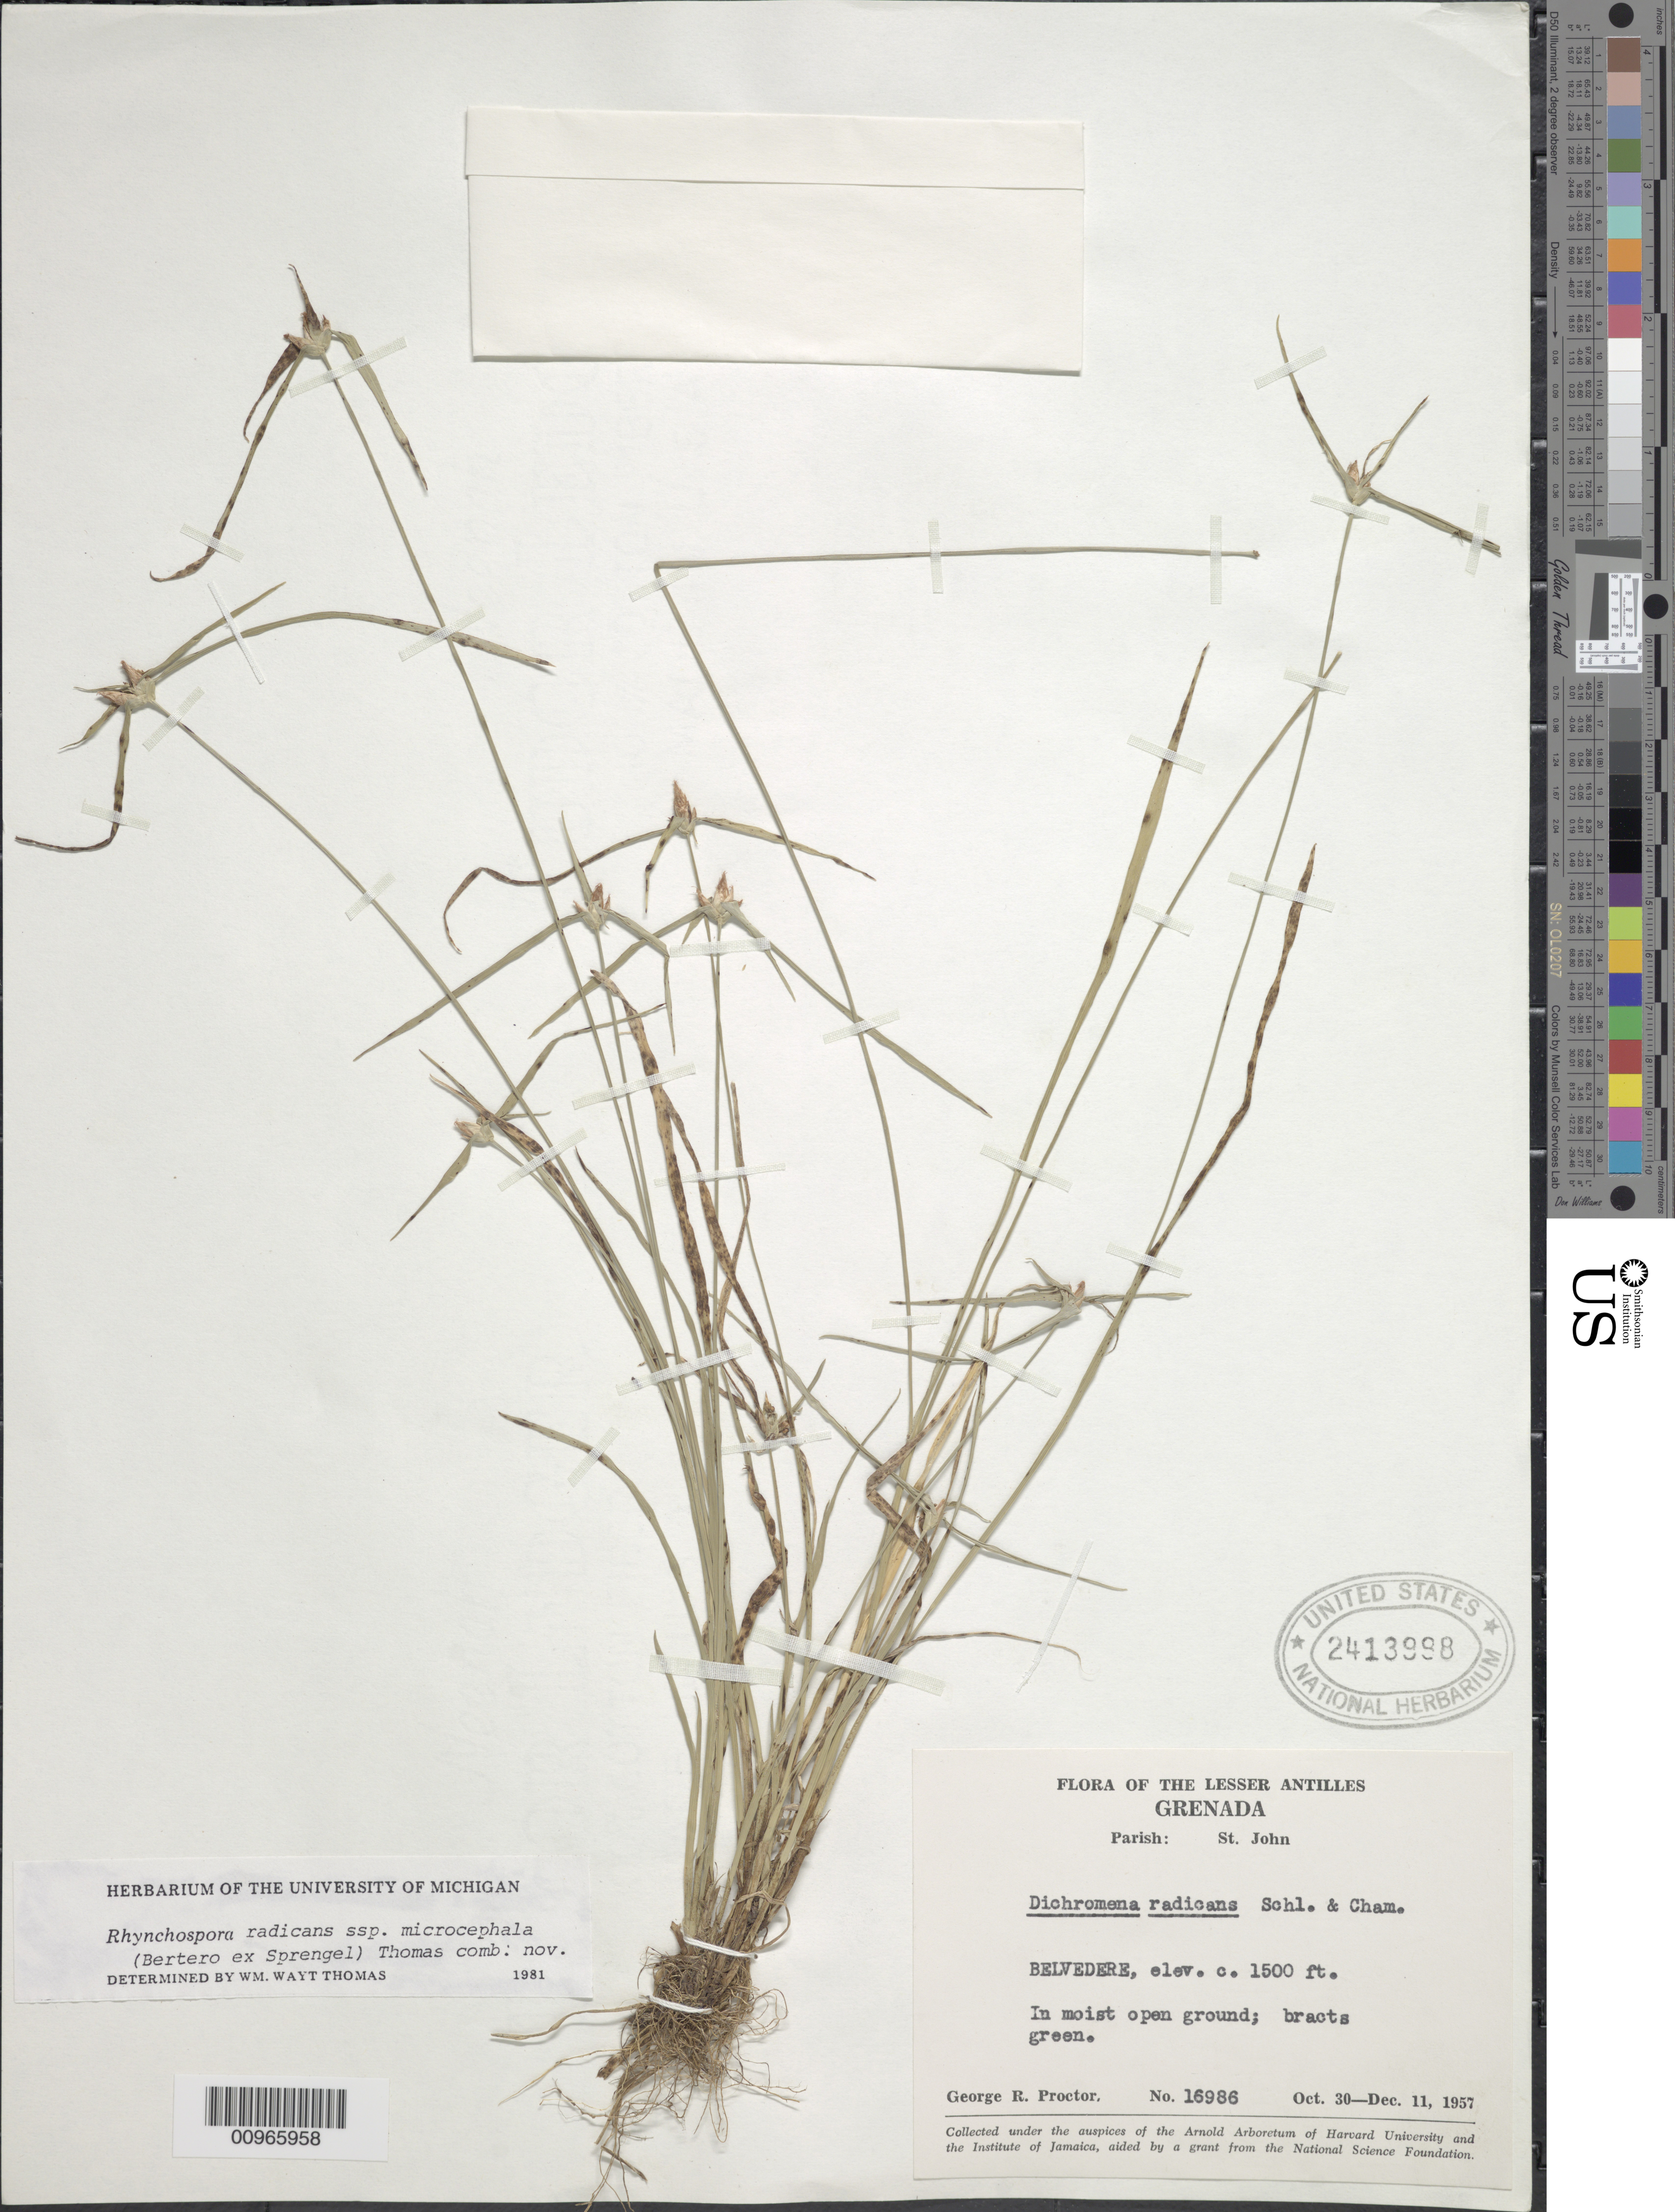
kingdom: Plantae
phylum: Tracheophyta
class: Liliopsida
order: Poales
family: Cyperaceae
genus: Rhynchospora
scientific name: Rhynchospora radicans subsp. microcephala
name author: (Bertero ex Spreng.) W.W. Thomas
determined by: Thomas, W. W., (NY), New York Botanical Garden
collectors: G. R. Proctor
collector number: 16986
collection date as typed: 30 Oct 1957 to 11 dec 1957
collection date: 1957-10-30/1957-12-11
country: Grenada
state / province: Saint John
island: Grenada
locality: Belvedere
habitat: In moist open ground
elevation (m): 457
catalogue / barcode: US 2413998